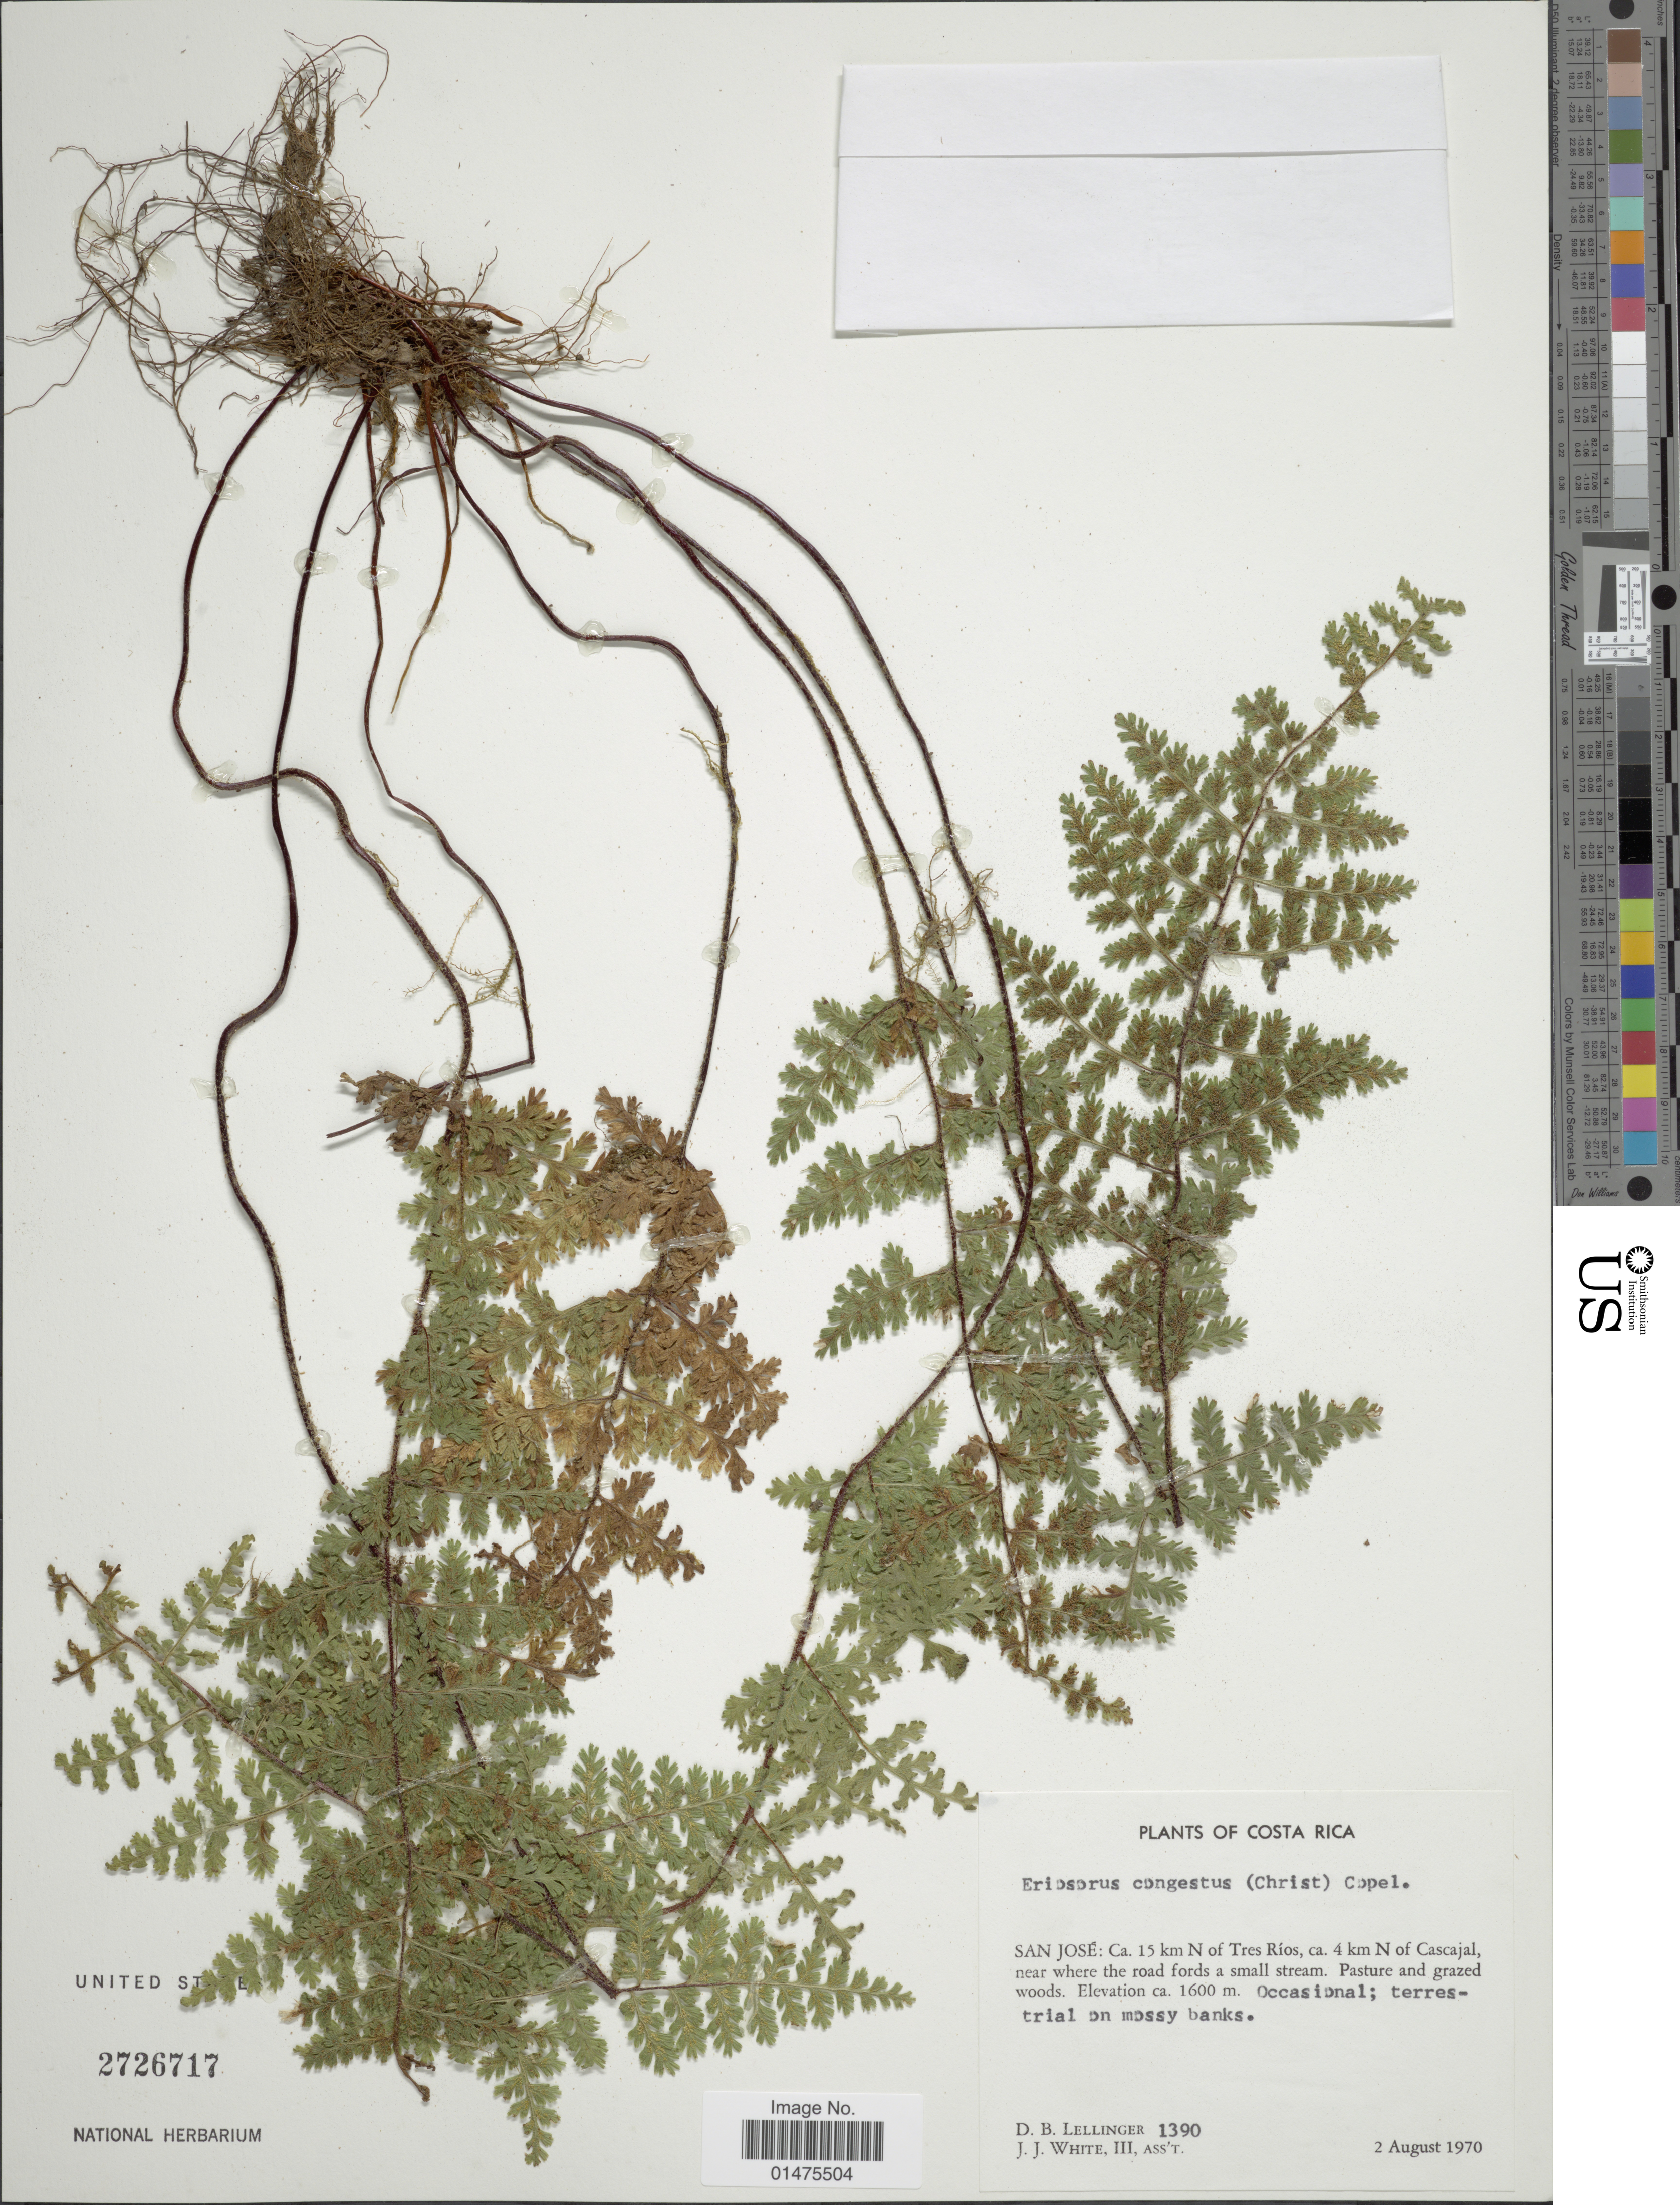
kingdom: Plantae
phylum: Tracheophyta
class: Polypodiopsida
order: Polypodiales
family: Pteridaceae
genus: Jamesonia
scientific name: Jamesonia congesta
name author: (Christ) Christenh.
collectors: D. B. Lellinger & J. J. White III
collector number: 1390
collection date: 1970-08-02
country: Costa Rica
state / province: San José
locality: Ca. 15 km N of Tres Ríos, ca 4 km N of Cascajal, near where road fords a small stream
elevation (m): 1600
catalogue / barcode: US 2726717